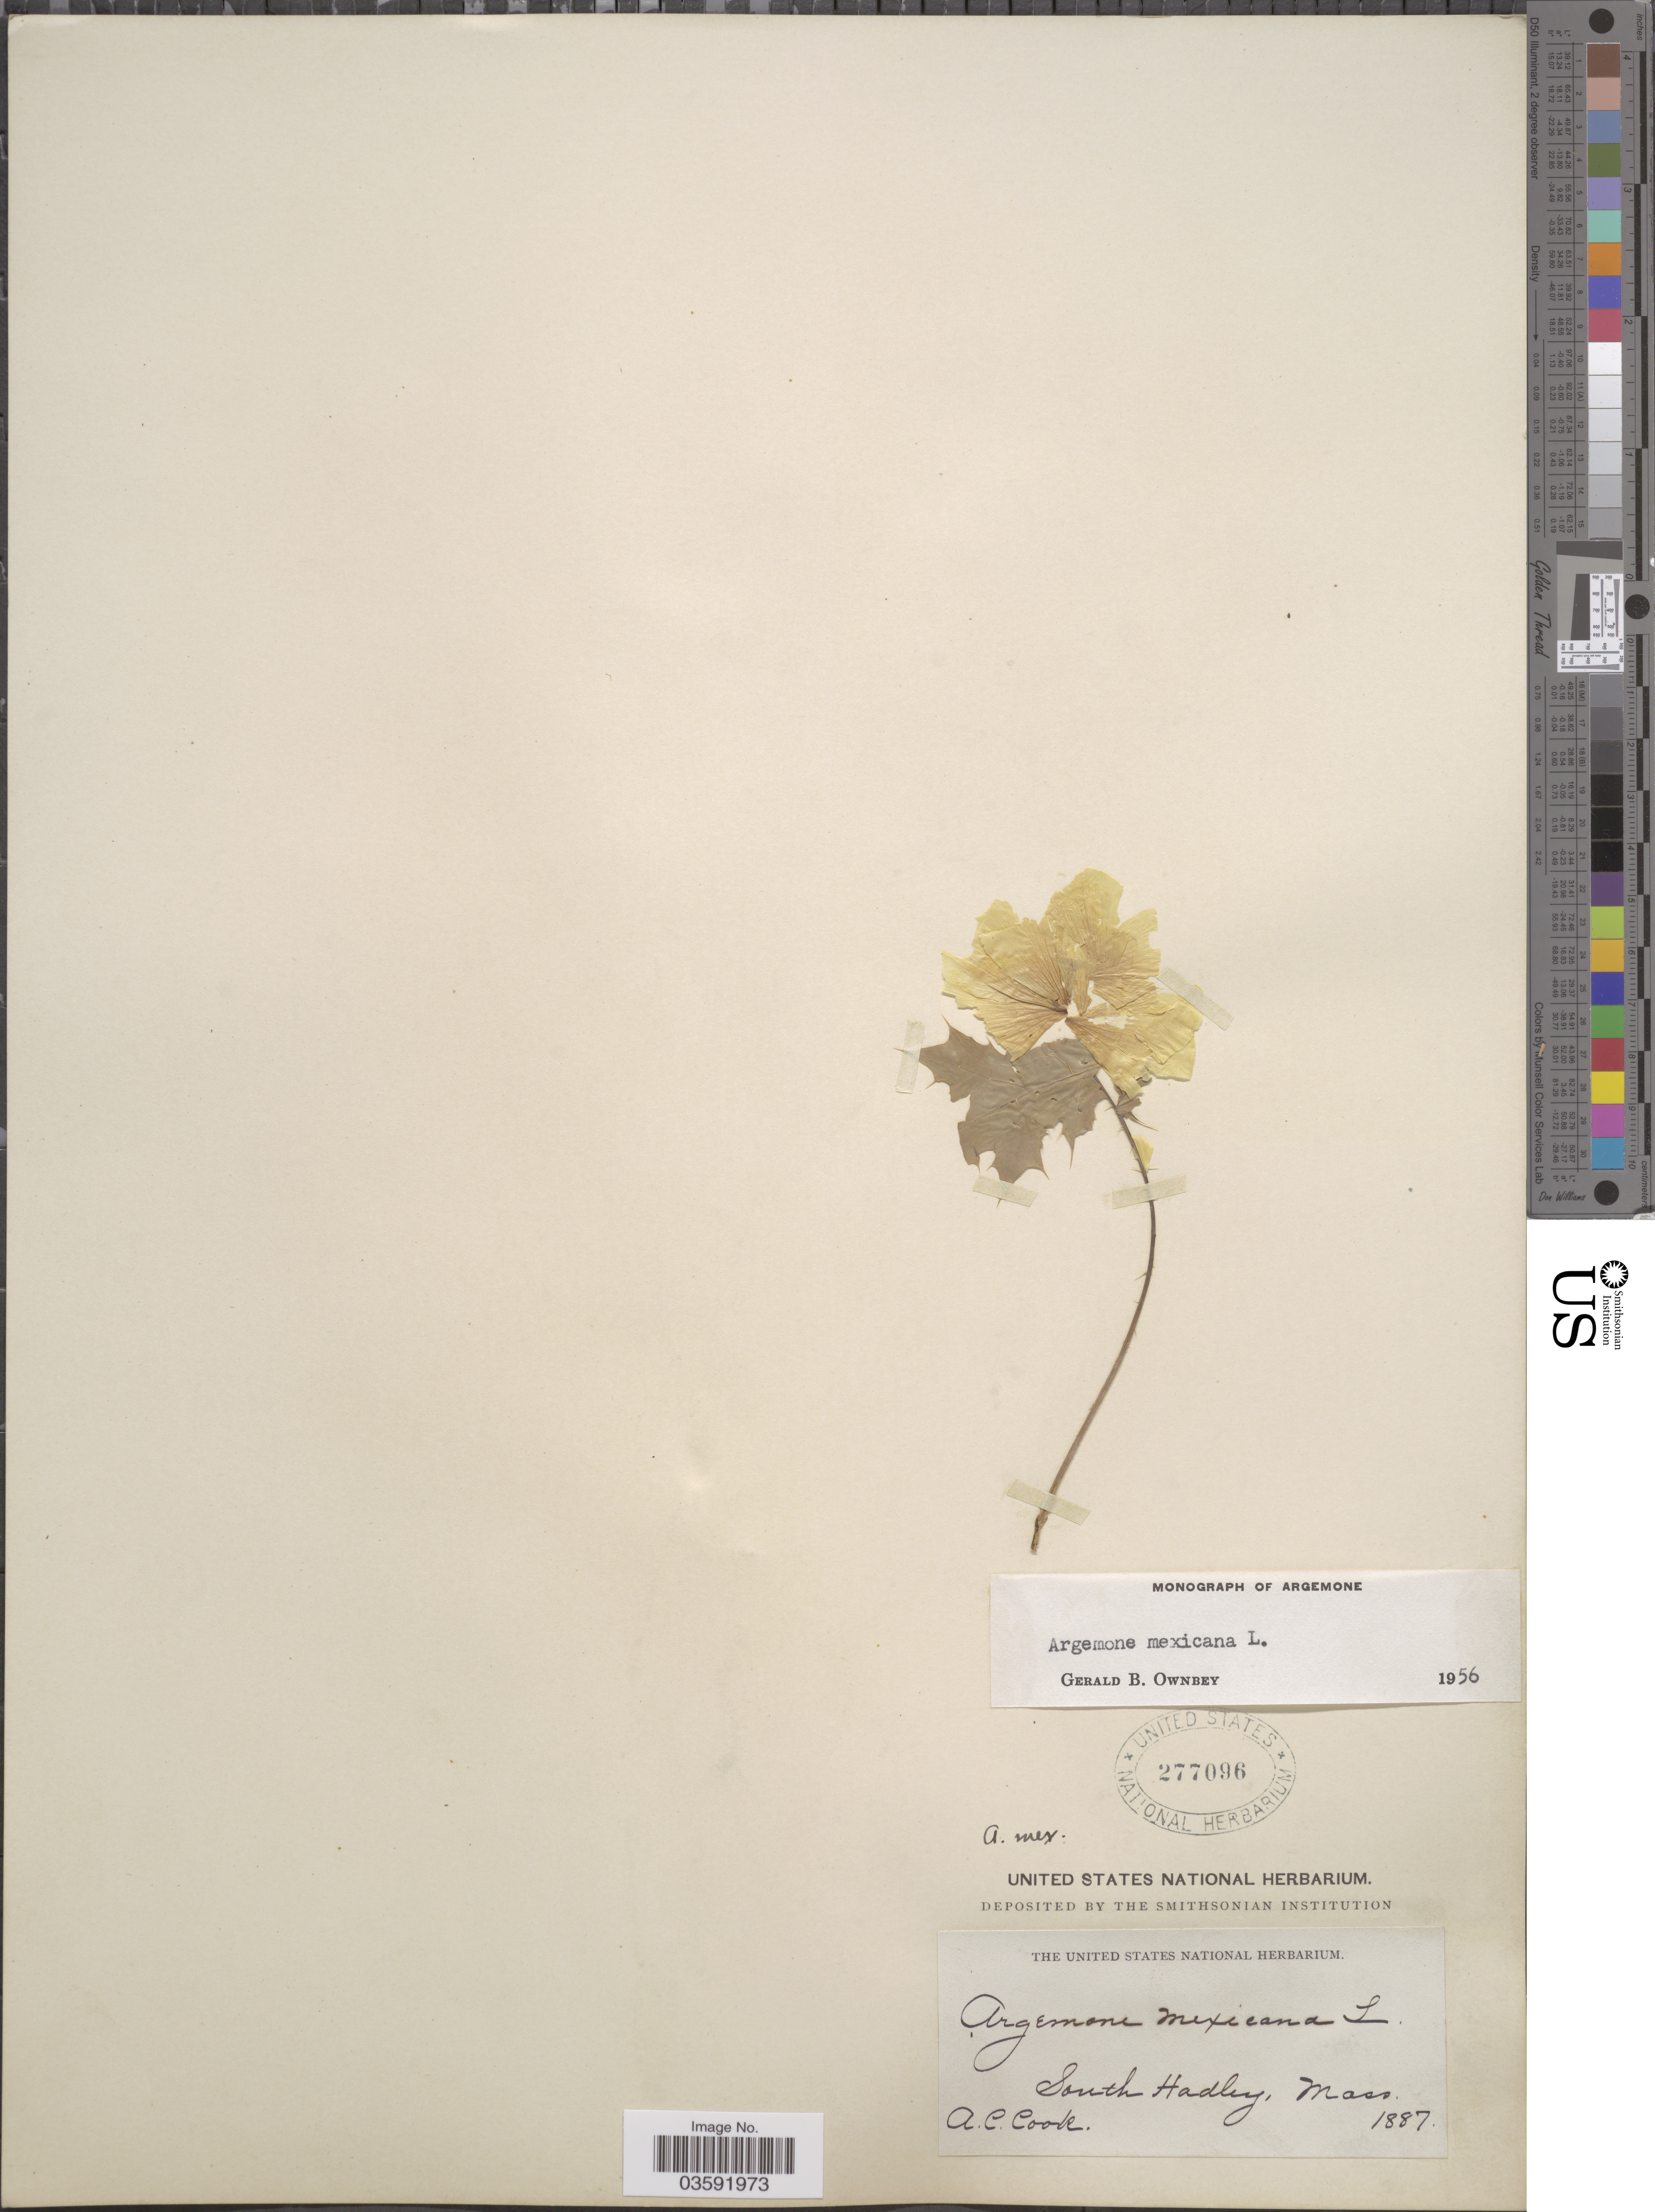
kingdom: Plantae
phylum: Tracheophyta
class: Magnoliopsida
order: Ranunculales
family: Papaveraceae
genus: Argemone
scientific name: Argemone mexicana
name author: L.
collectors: A. Cook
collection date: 1887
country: United States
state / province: Massachusetts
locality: South Hadley.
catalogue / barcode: US 277096